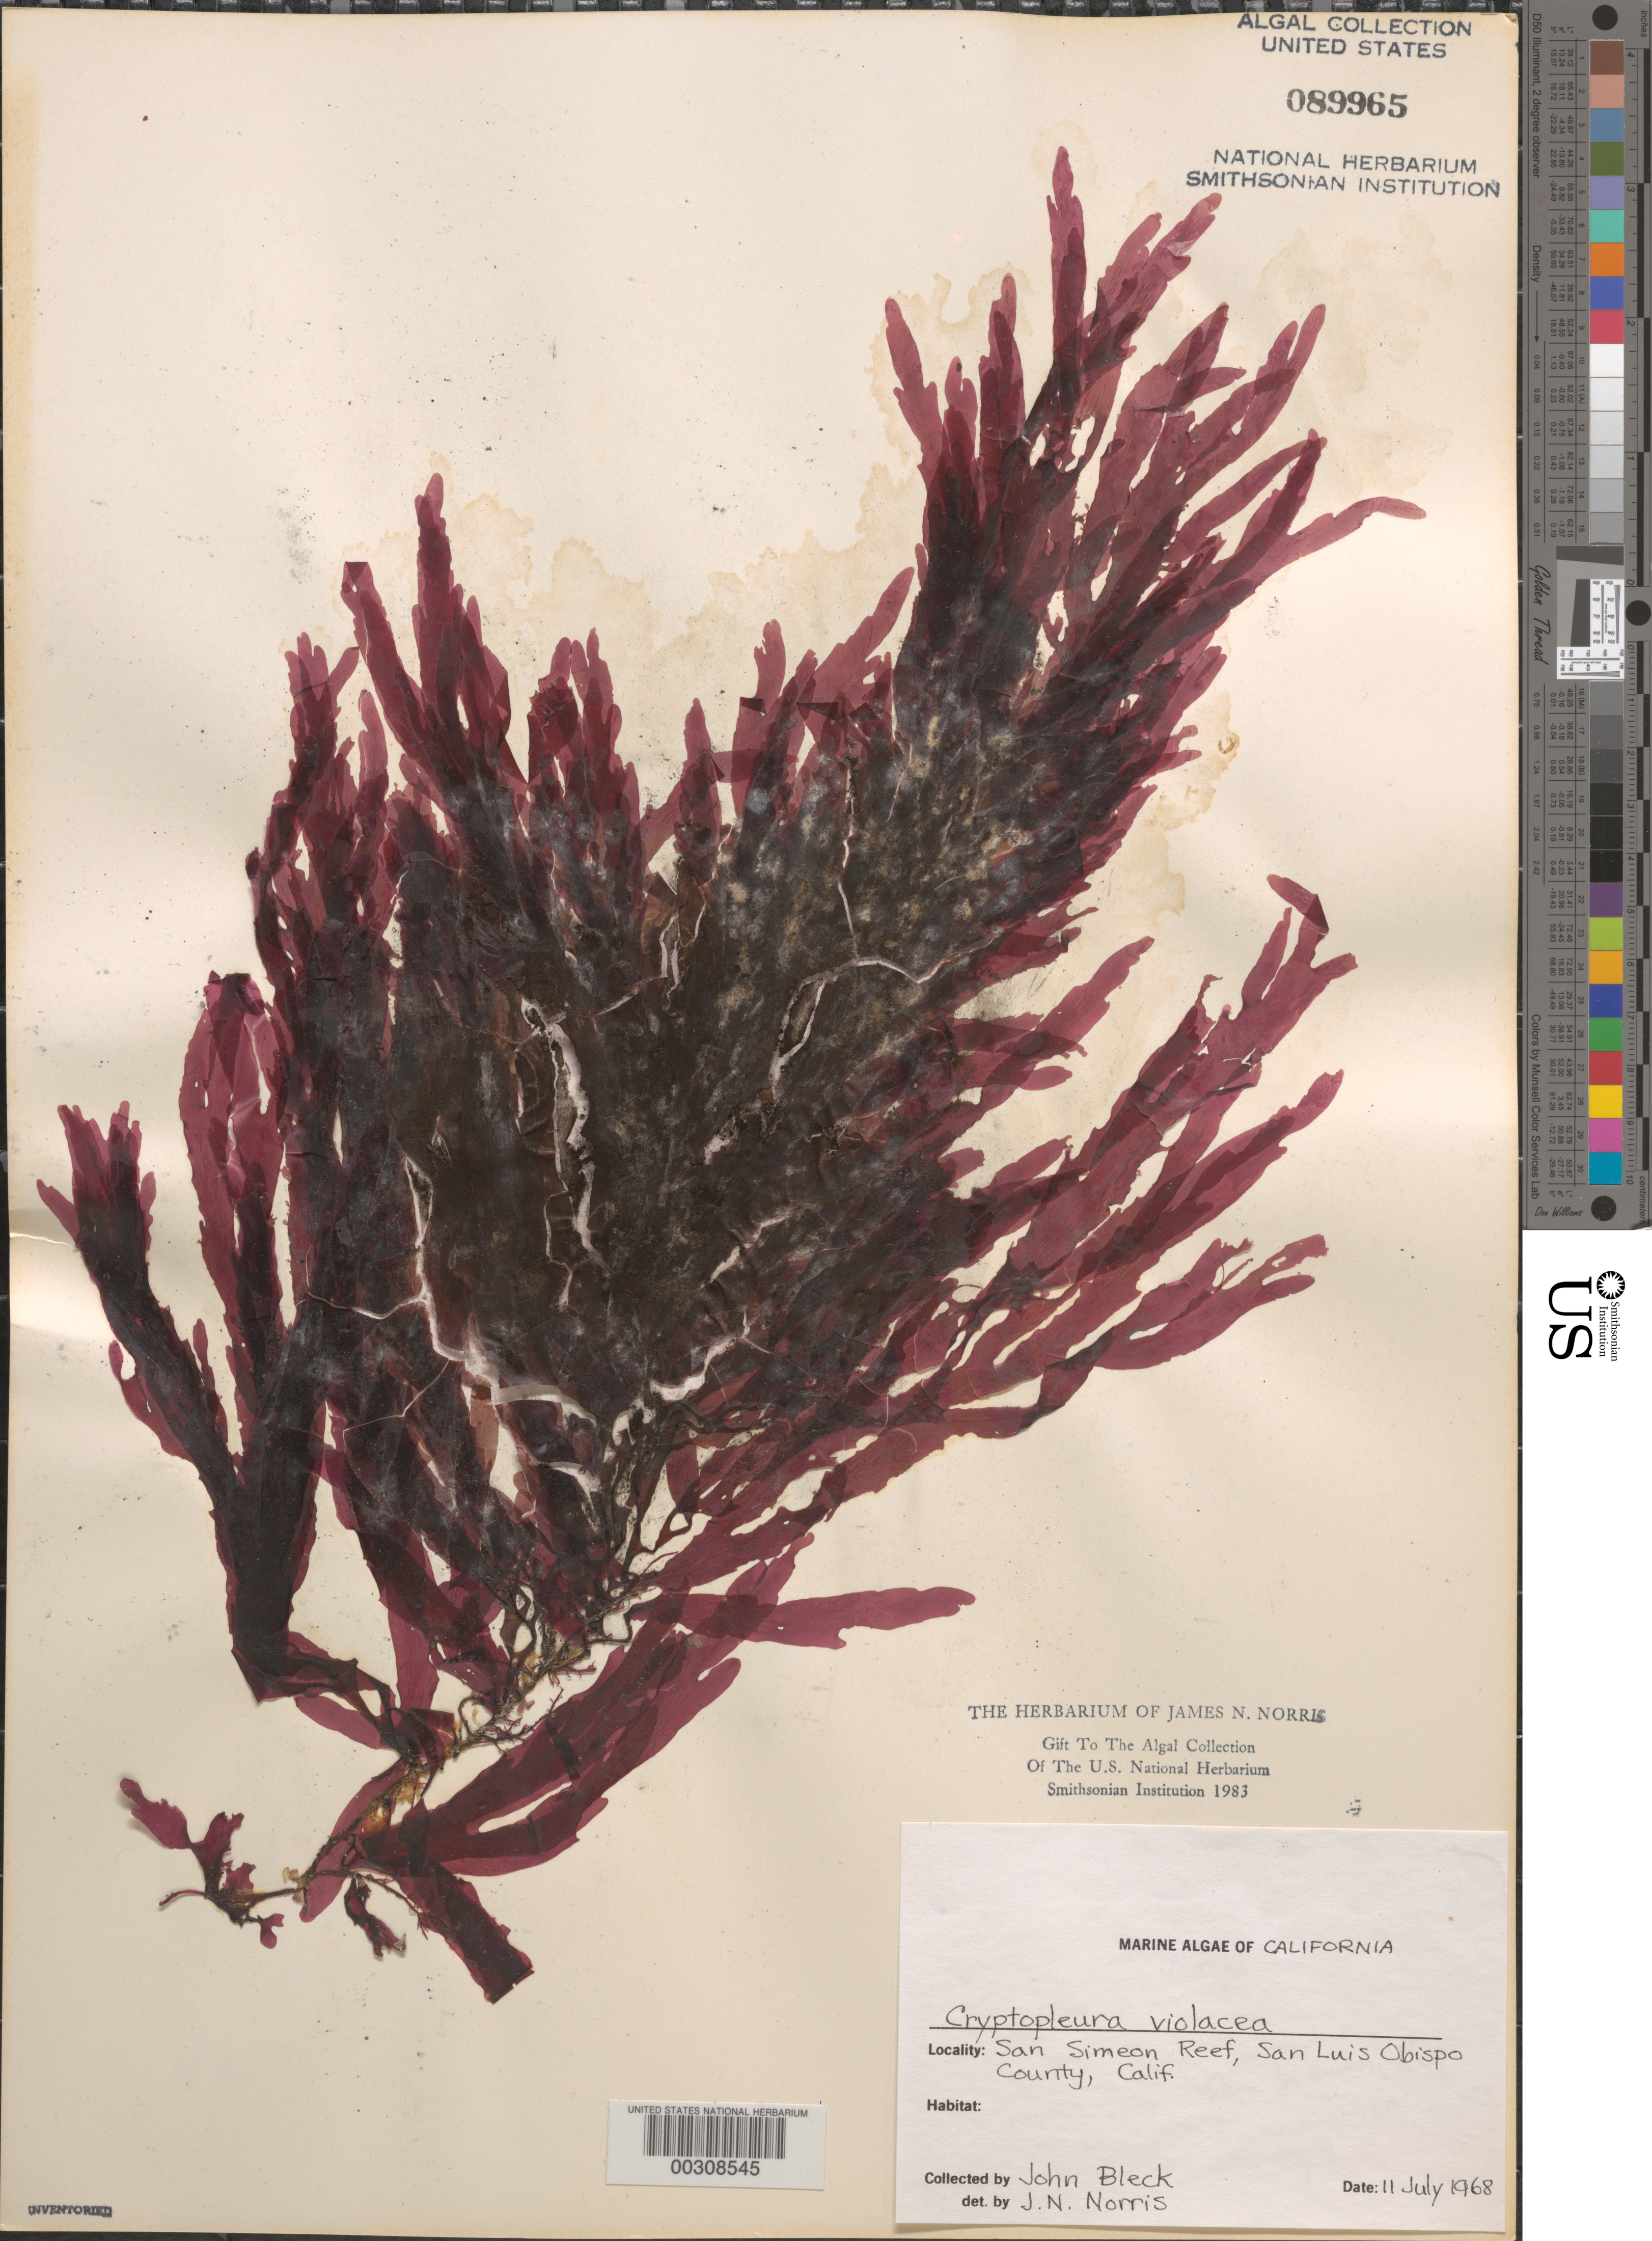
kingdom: Plantae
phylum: Rhodophyta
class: Florideophyceae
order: Ceramiales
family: Delesseriaceae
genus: Cryptopleura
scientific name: Cryptopleura violacea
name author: (J. Ag.) Kylin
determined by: Norris, James N.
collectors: J. Bleck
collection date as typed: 11 Jul 1968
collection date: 1968-07-11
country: United States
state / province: California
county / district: San Luis Obispo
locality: San Simeon reef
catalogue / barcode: US 89965